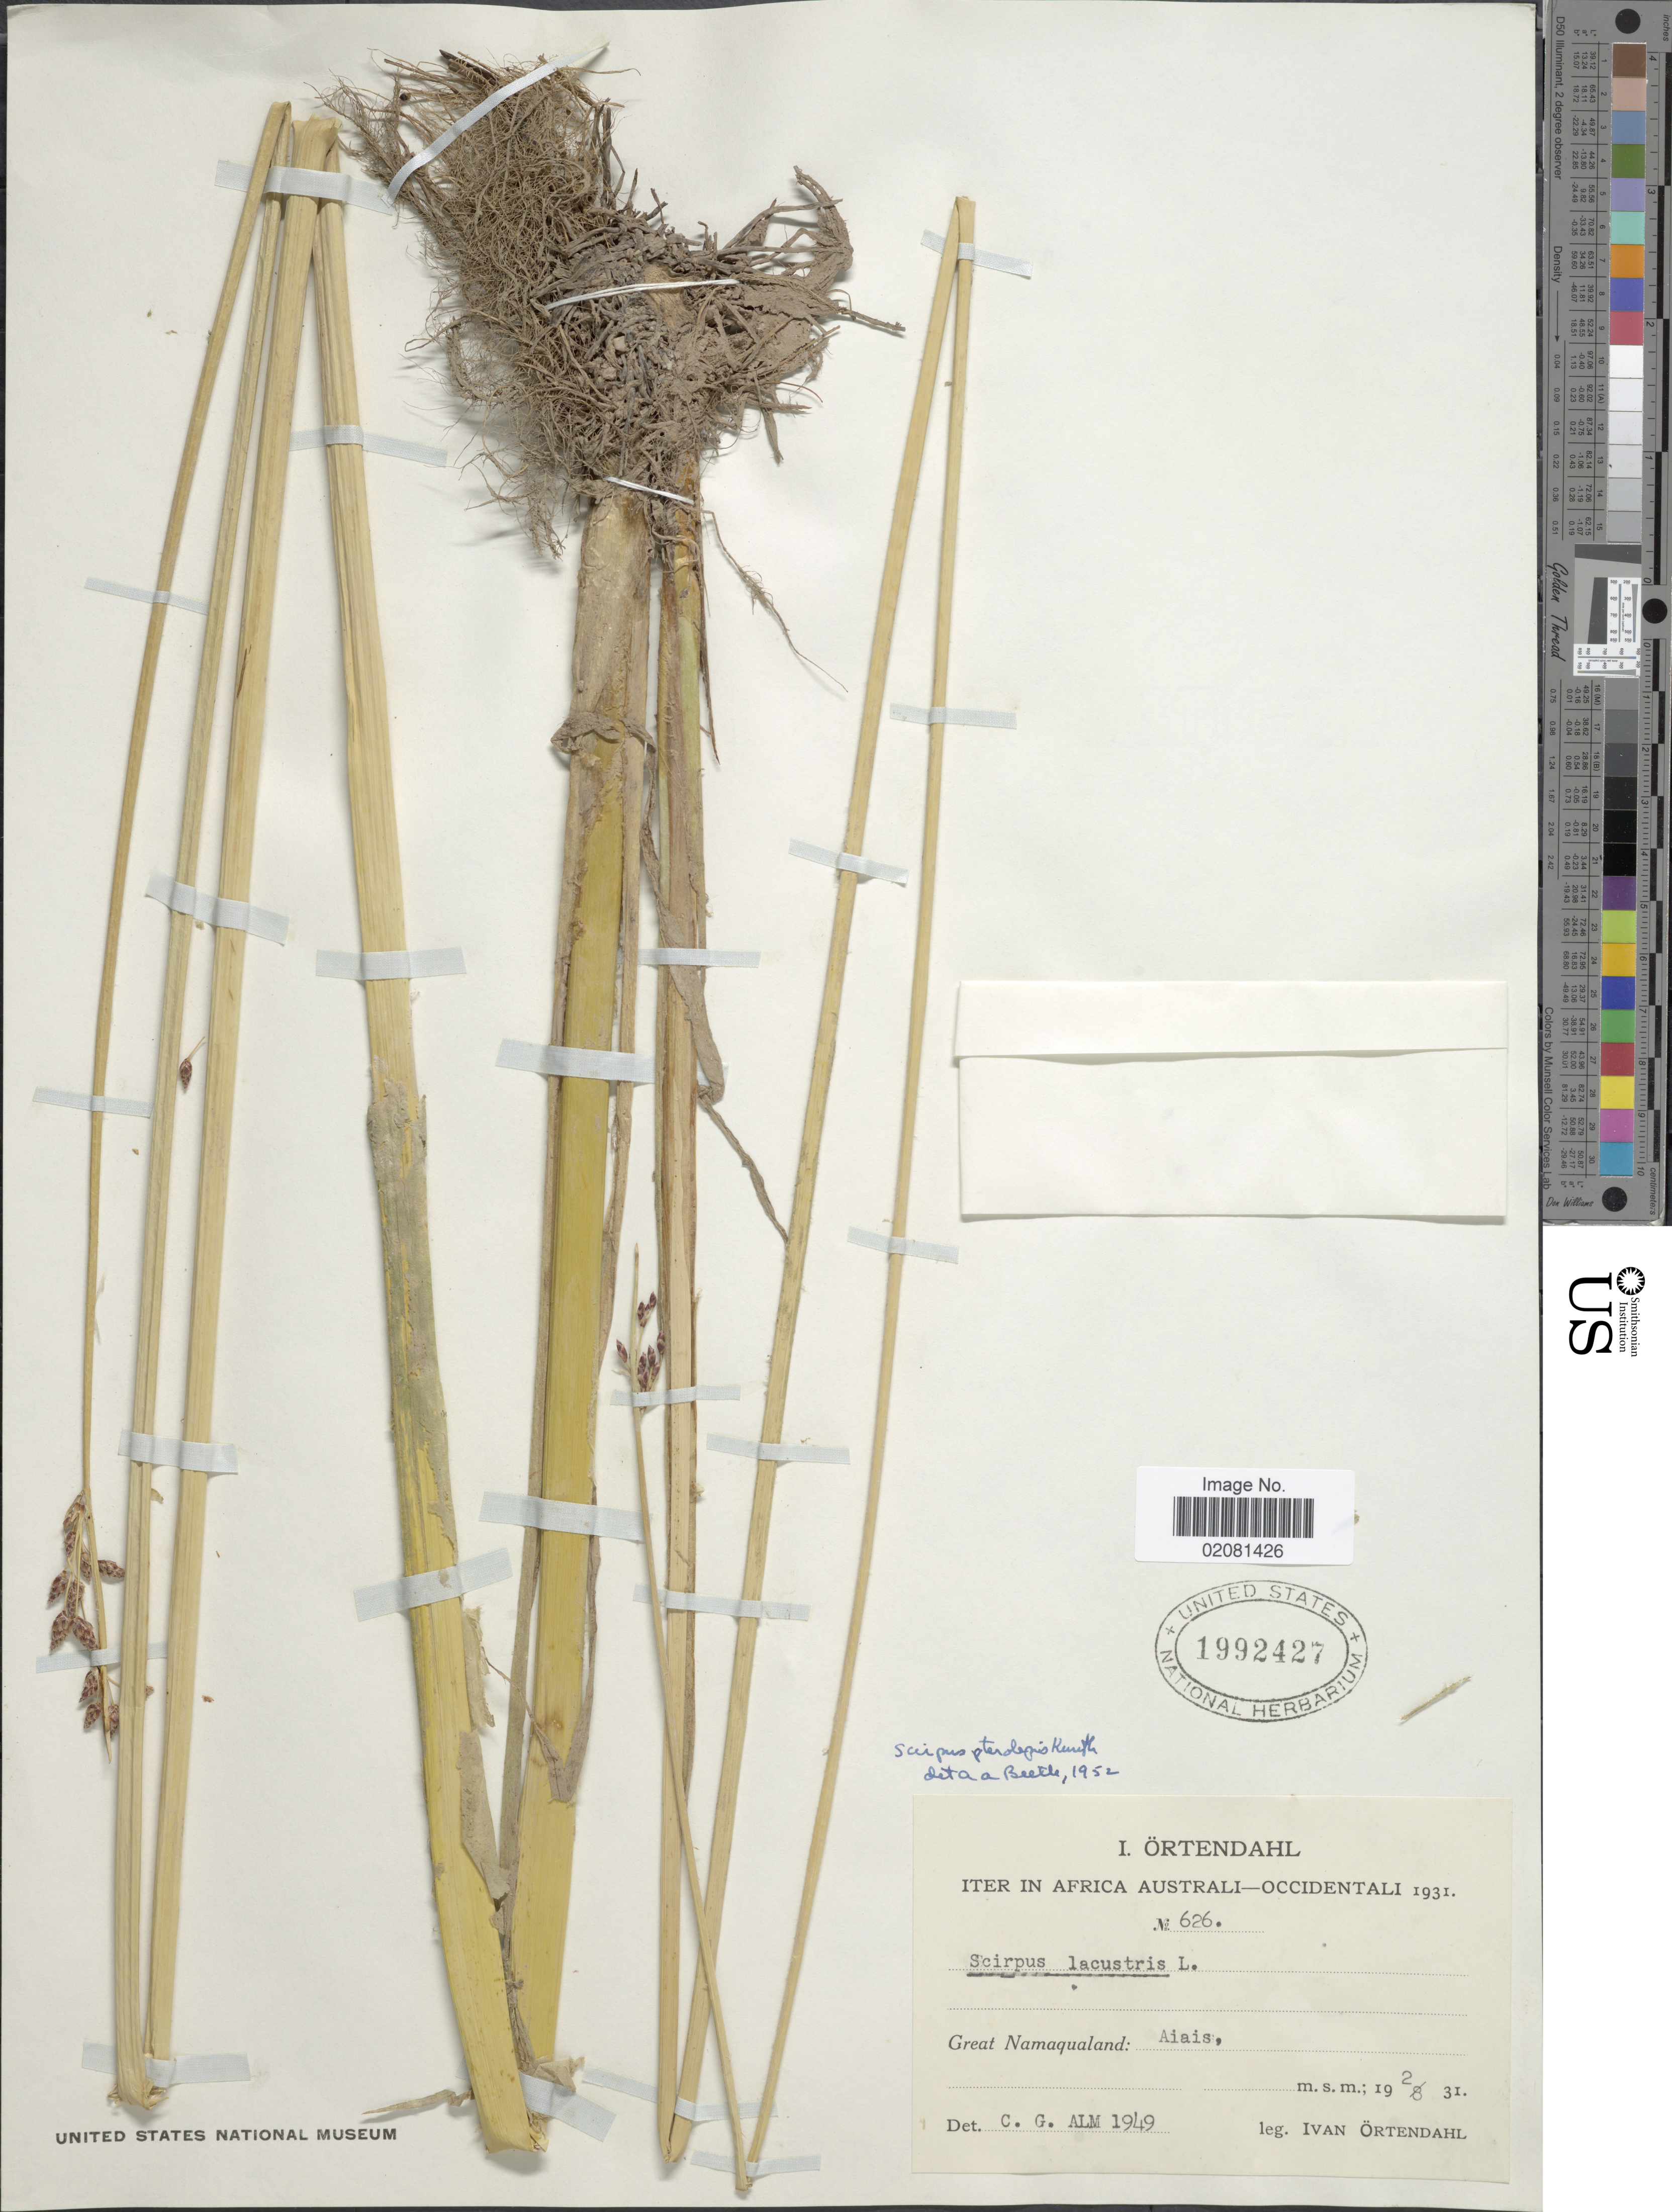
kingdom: Plantae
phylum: Tracheophyta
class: Liliopsida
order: Poales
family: Cyperaceae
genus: Schoenoplectus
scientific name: Schoenoplectus sp.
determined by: Strong, Mark T., (BOT), Smithsonian Institution - National Museum of Natural History (UNITED STATES)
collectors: I. Ortendahl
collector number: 626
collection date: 1931-08-02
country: Namibia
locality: Iter in Africa Australi - Occidentali. Great Namaqualand: Aiais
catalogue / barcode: US 1992427